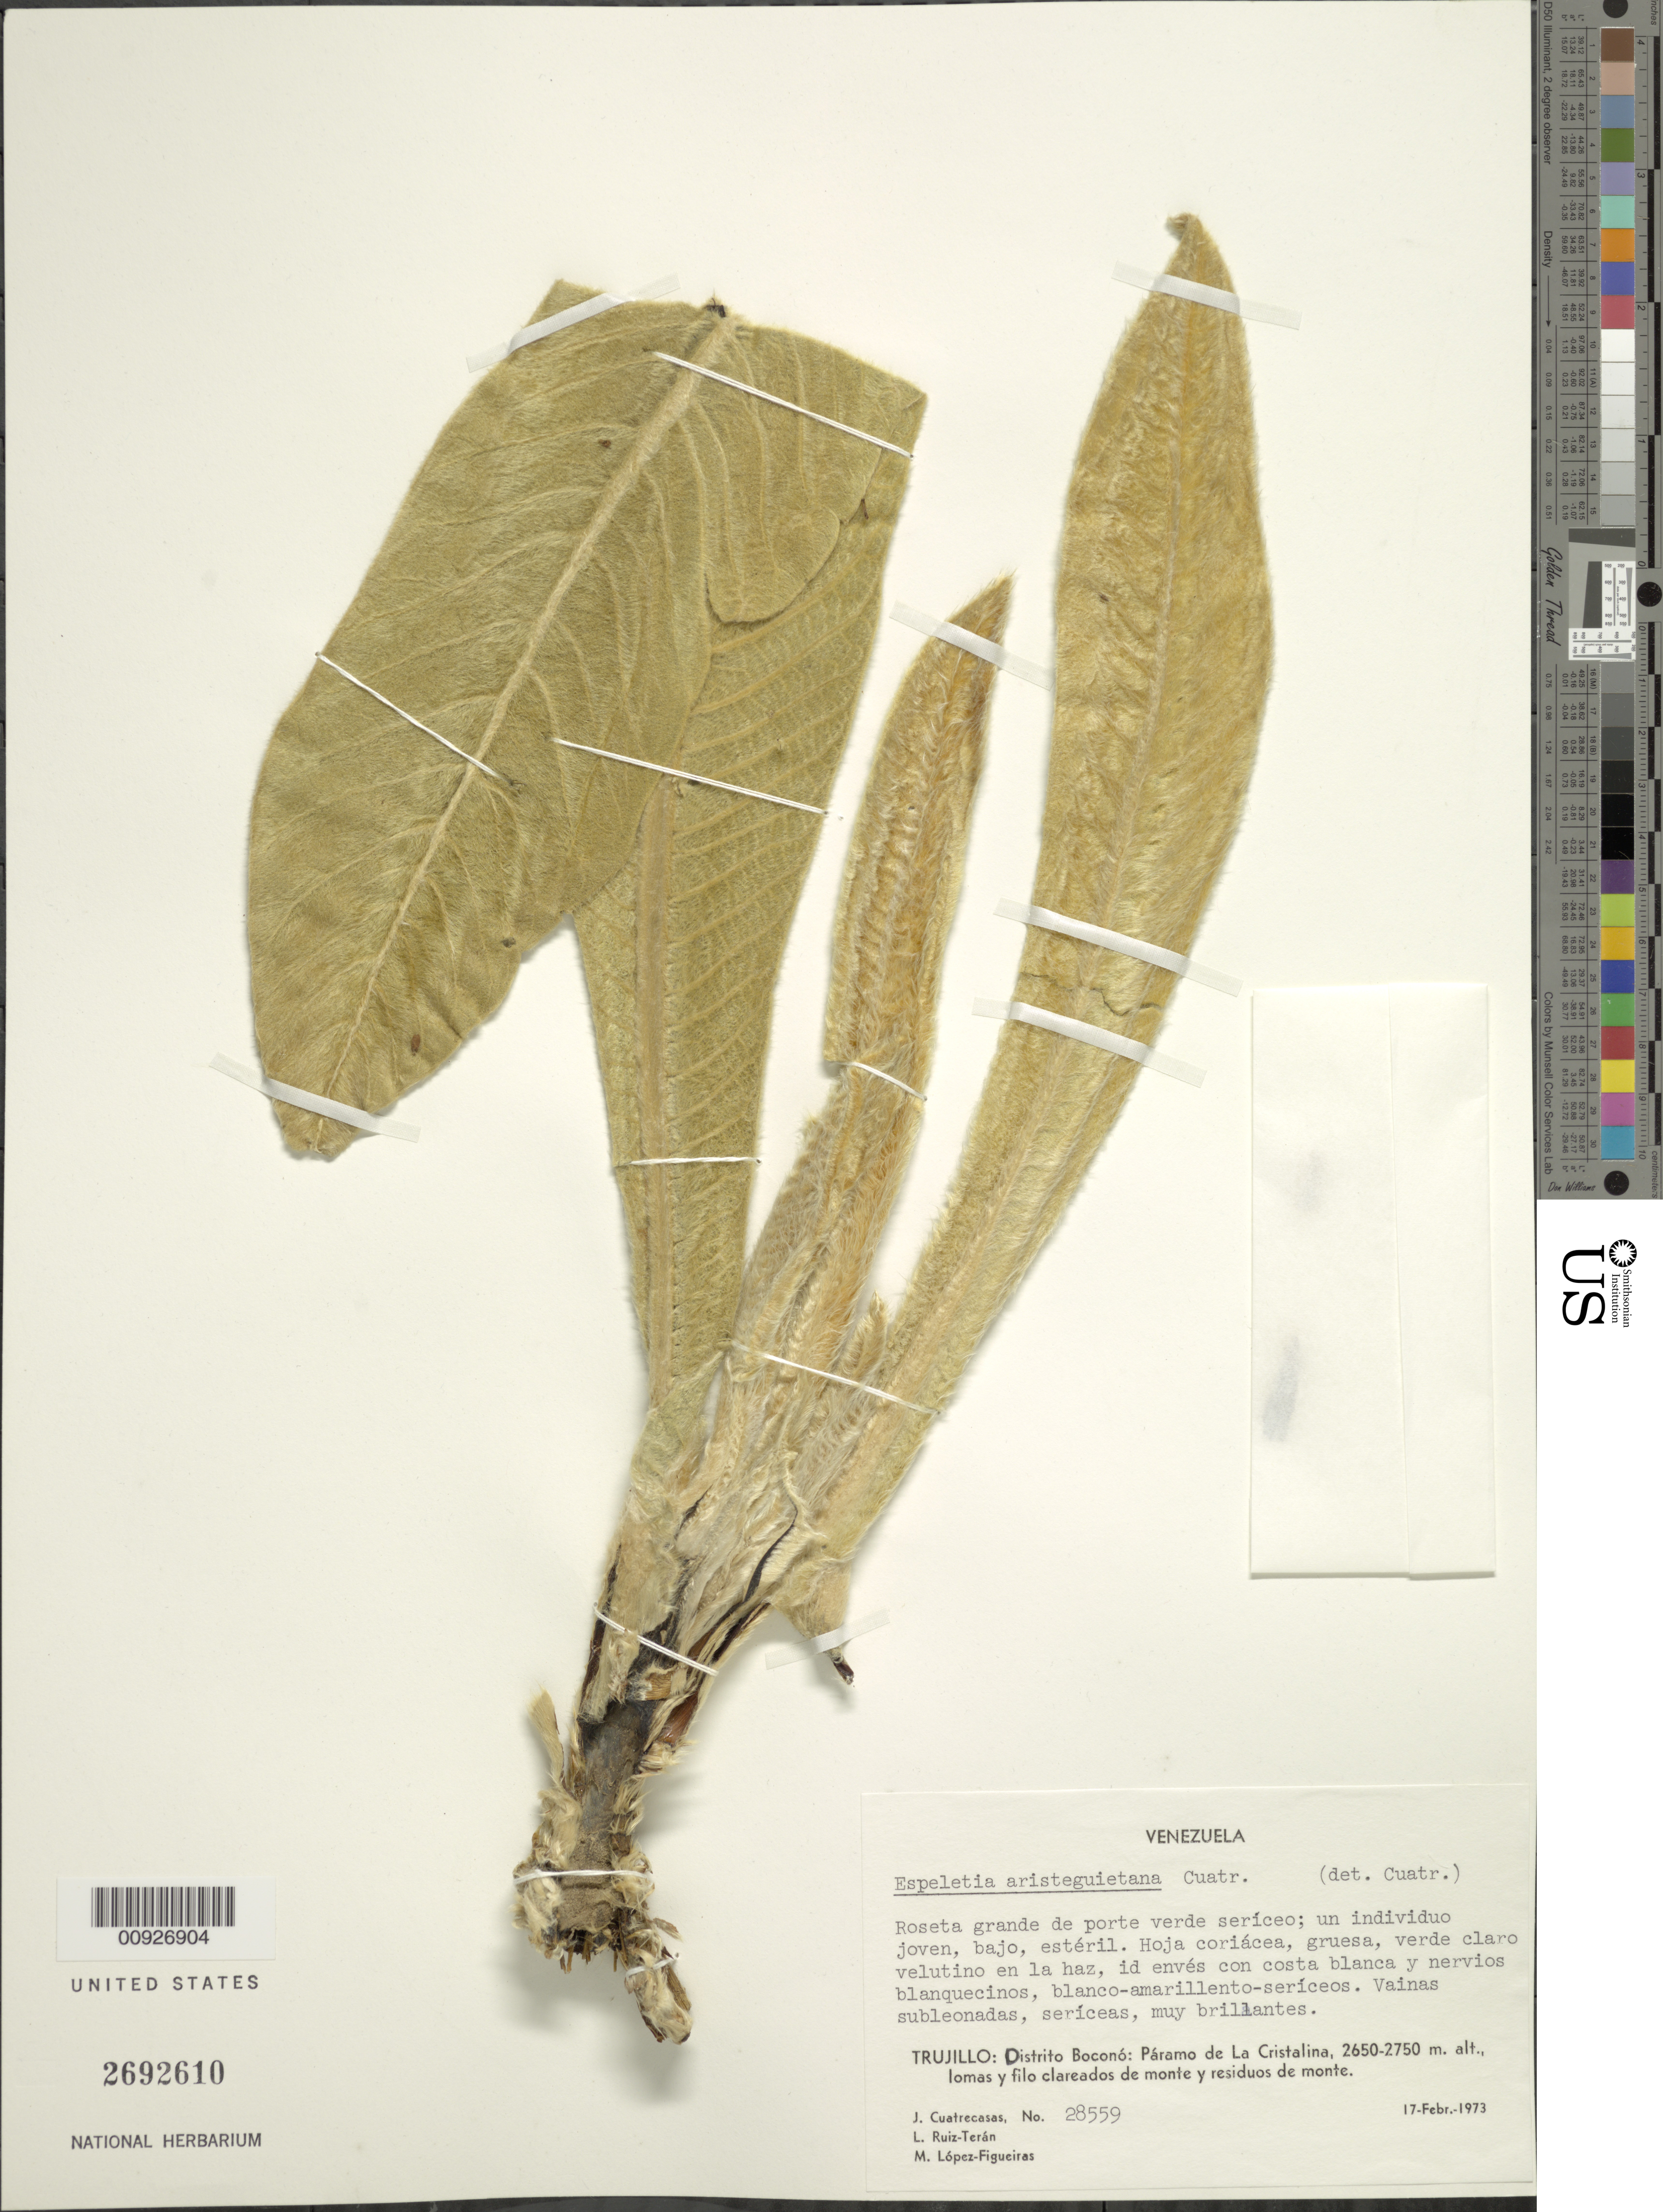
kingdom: Plantae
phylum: Tracheophyta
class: Magnoliopsida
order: Asterales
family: Asteraceae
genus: Espeletia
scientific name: Espeletia aristeguietana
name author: Cuatrec.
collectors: J. Cuatrecasas, L. E. Ruíz-Terán & M. López Figueiras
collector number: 28559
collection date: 1973-02-17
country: Venezuela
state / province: Trujillo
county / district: D. Boconó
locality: P. de la Cristalina.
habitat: Lomas y filo clareados de monte y residuos de monte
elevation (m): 2650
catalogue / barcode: US 2692610